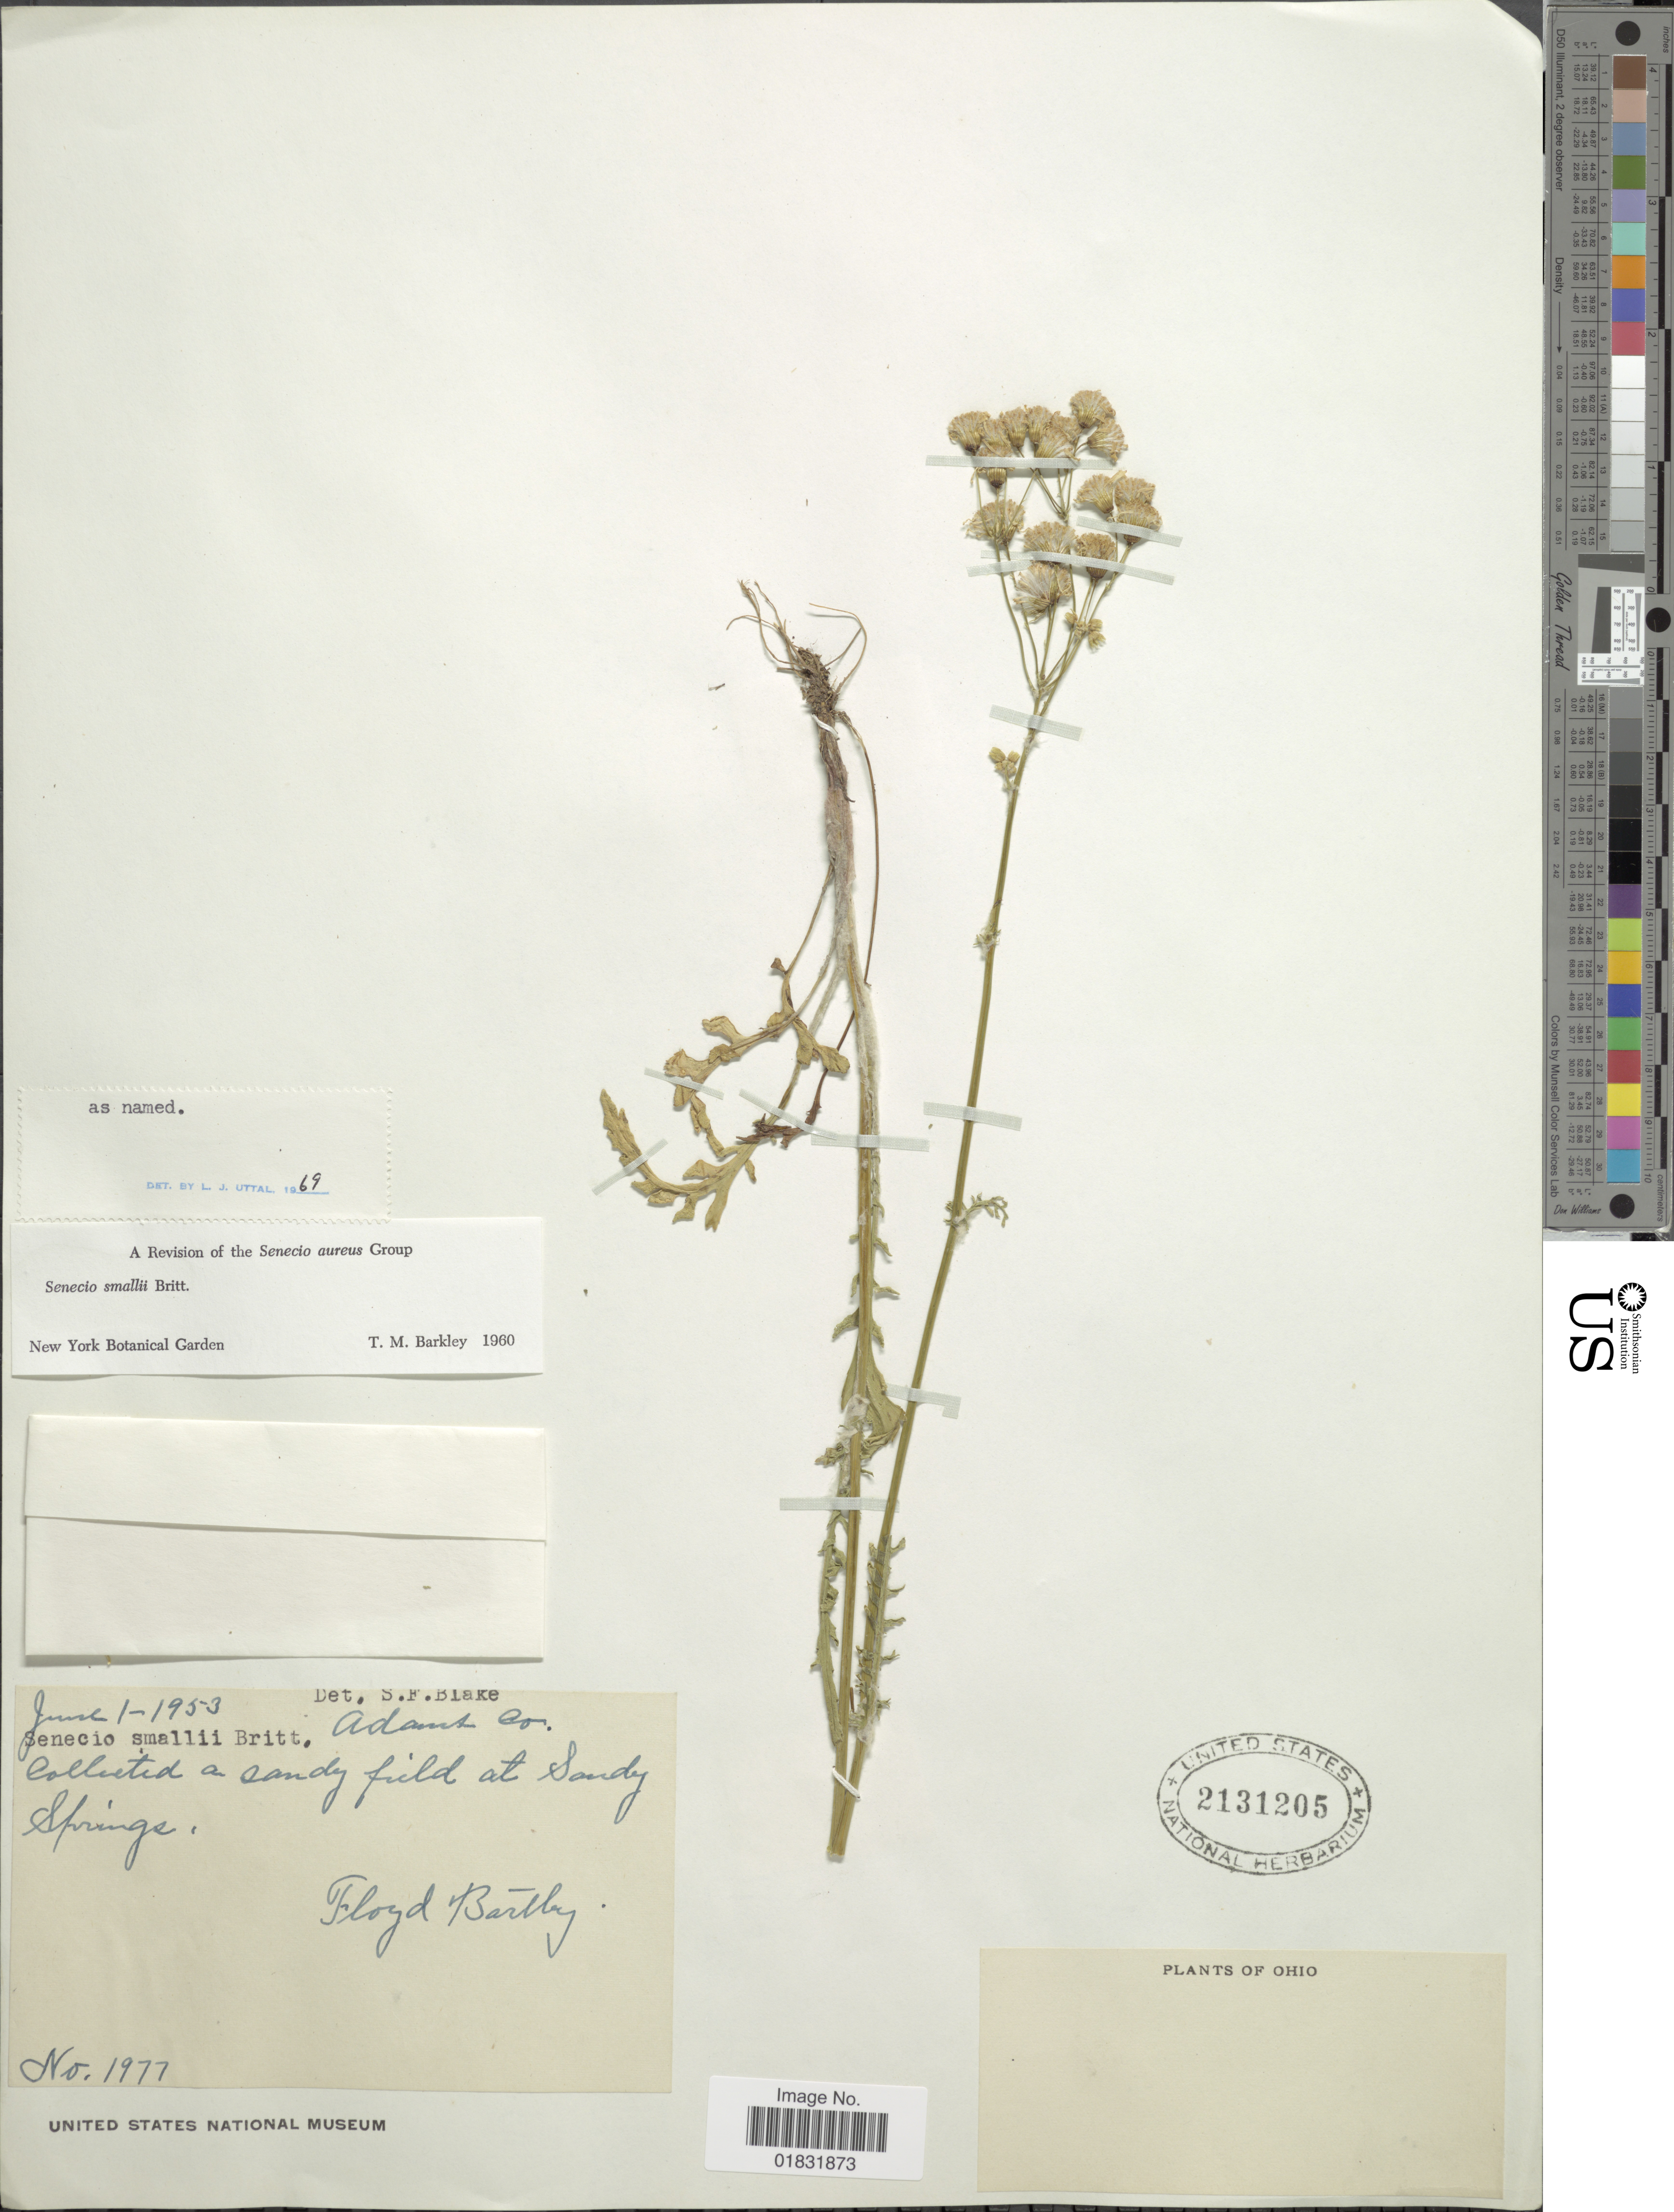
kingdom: Plantae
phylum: Tracheophyta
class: Magnoliopsida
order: Asterales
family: Asteraceae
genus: Packera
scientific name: Packera smallii Britton comb ined.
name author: Britton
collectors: F. Bartley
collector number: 1977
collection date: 1953-06-01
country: United States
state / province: Ohio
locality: An sandy field at Sandy Springs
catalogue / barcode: US 2131205